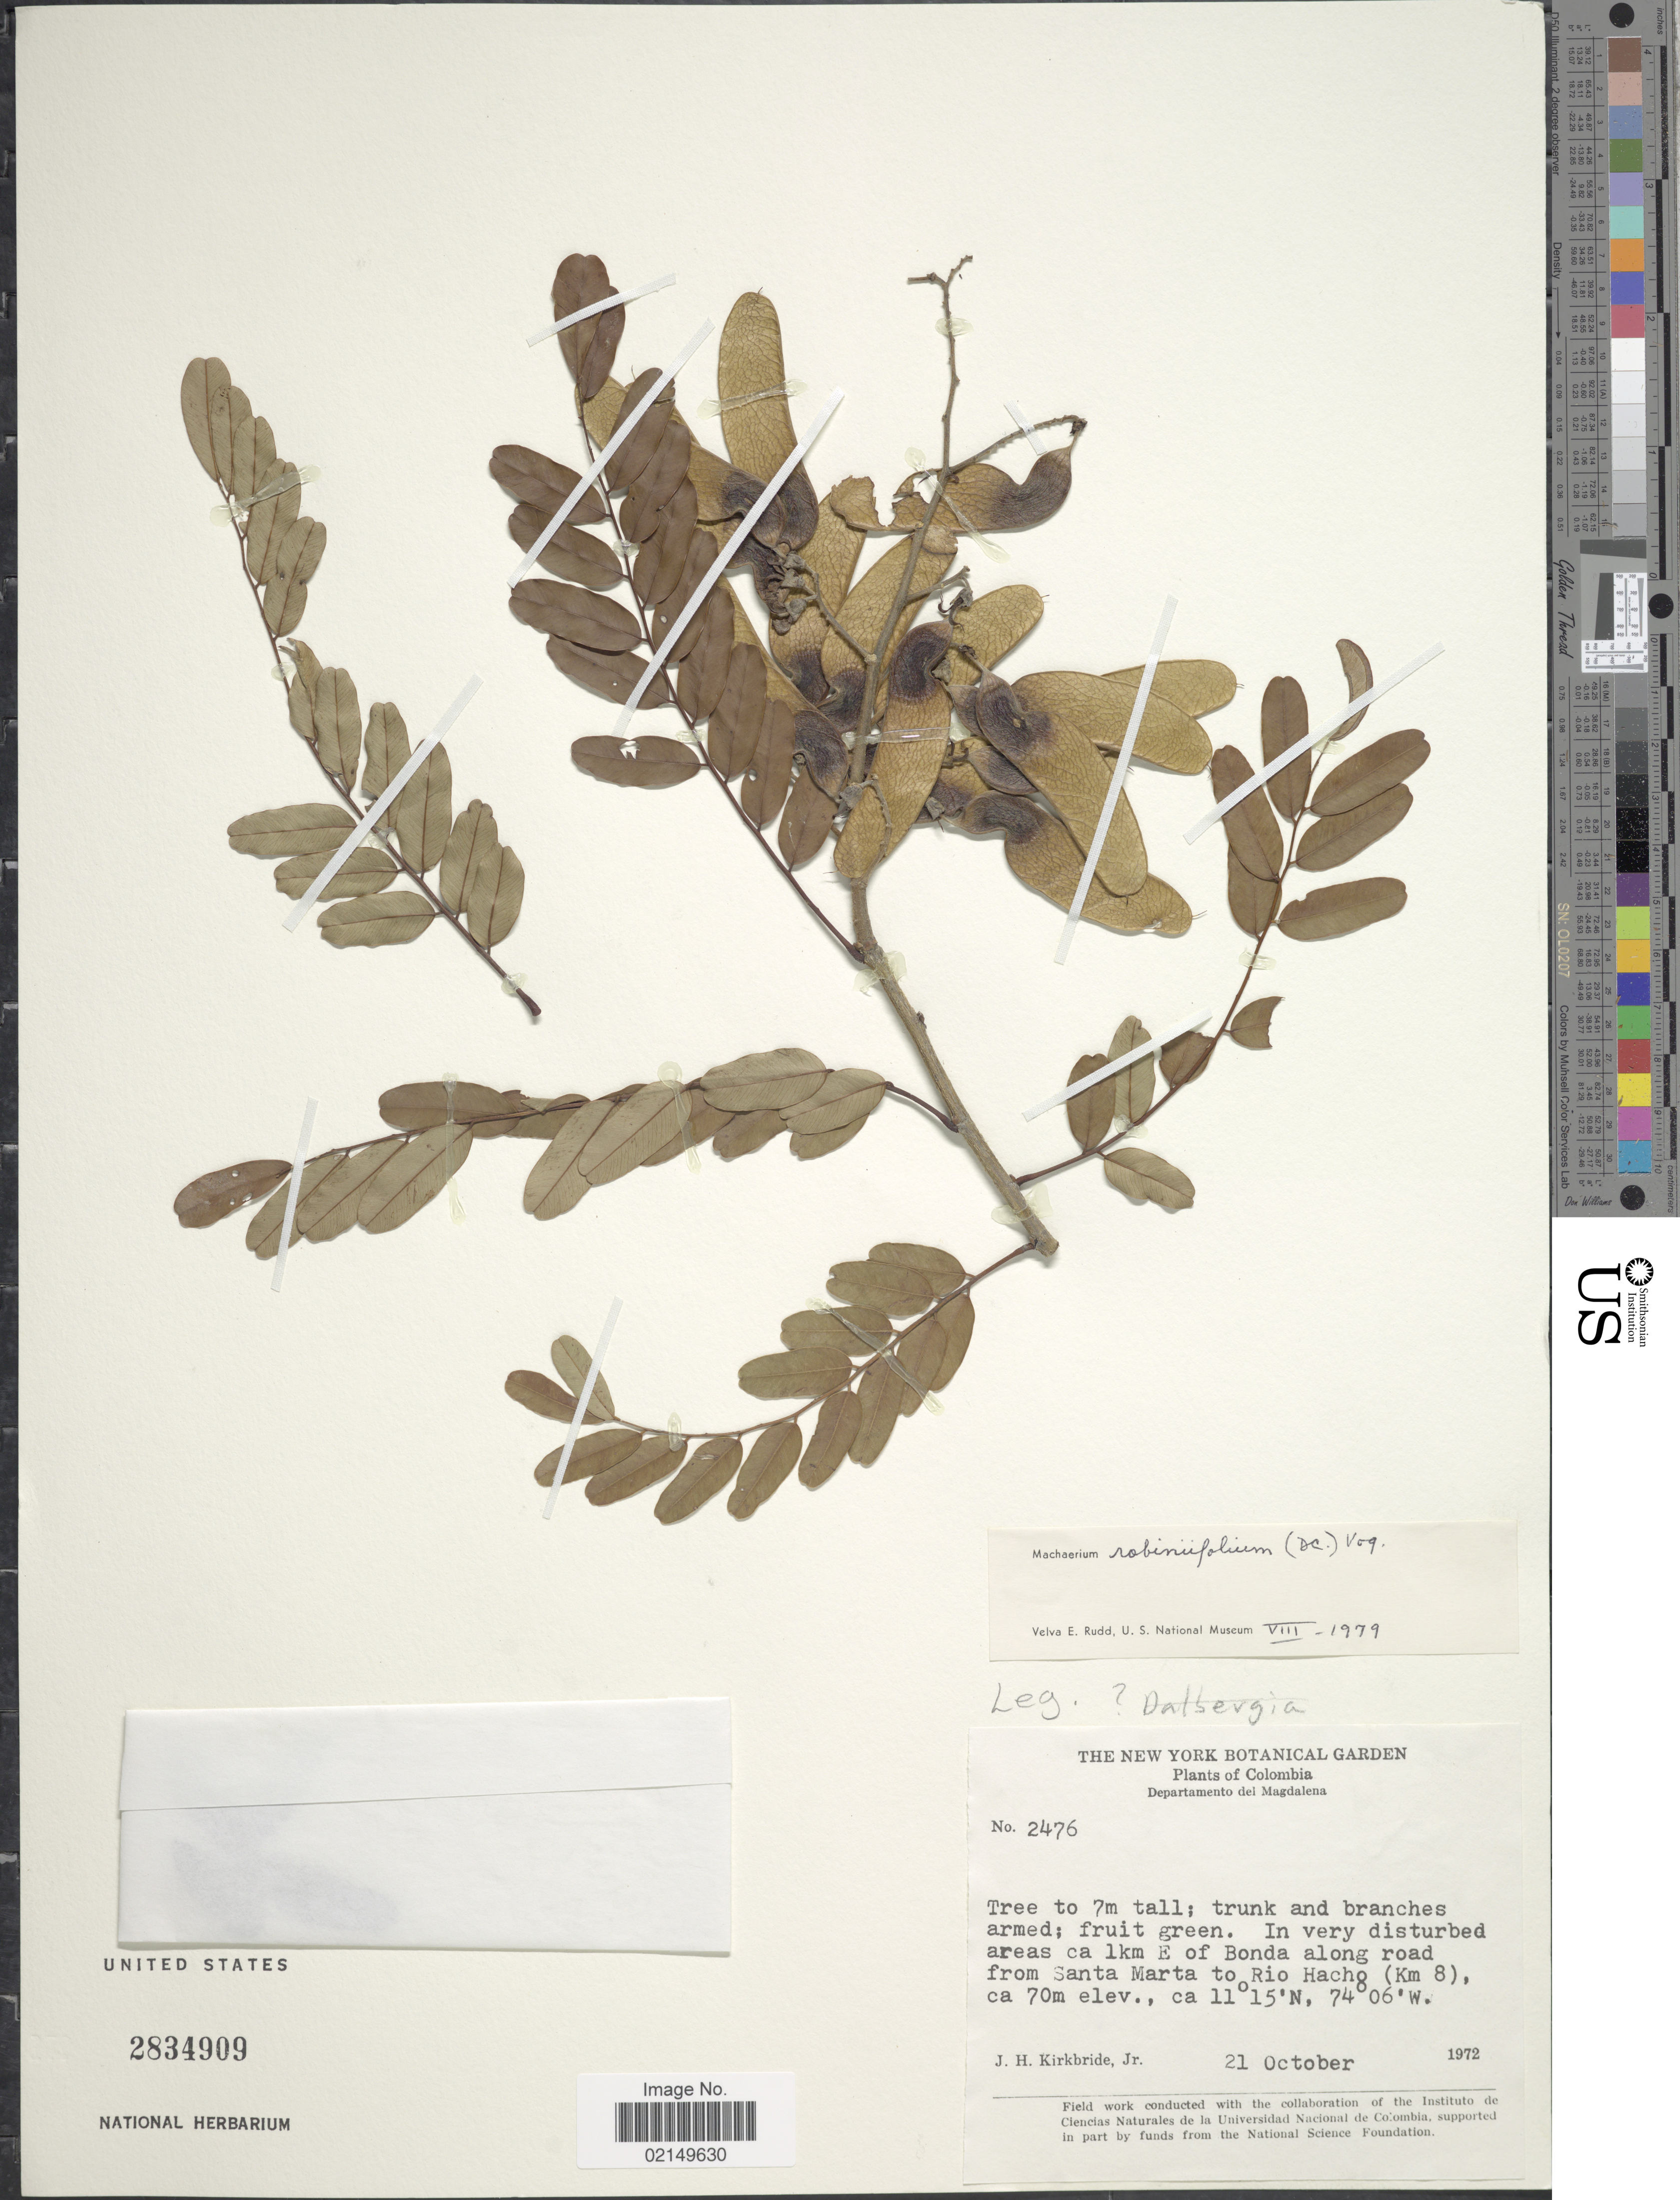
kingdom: Plantae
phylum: Tracheophyta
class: Magnoliopsida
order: Fabales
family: Fabaceae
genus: Machaerium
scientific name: Machaerium robinifolium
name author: (DC.) Vogel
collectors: J. H. Kirkbride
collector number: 2476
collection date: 1972-08-21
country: Colombia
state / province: Magdalena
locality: Departamento del Magdalena, In very disturbed area 1 km E of Bonda along road from Santa Marta to Rio Hacho (Km 8)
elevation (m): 70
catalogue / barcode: US 2834909